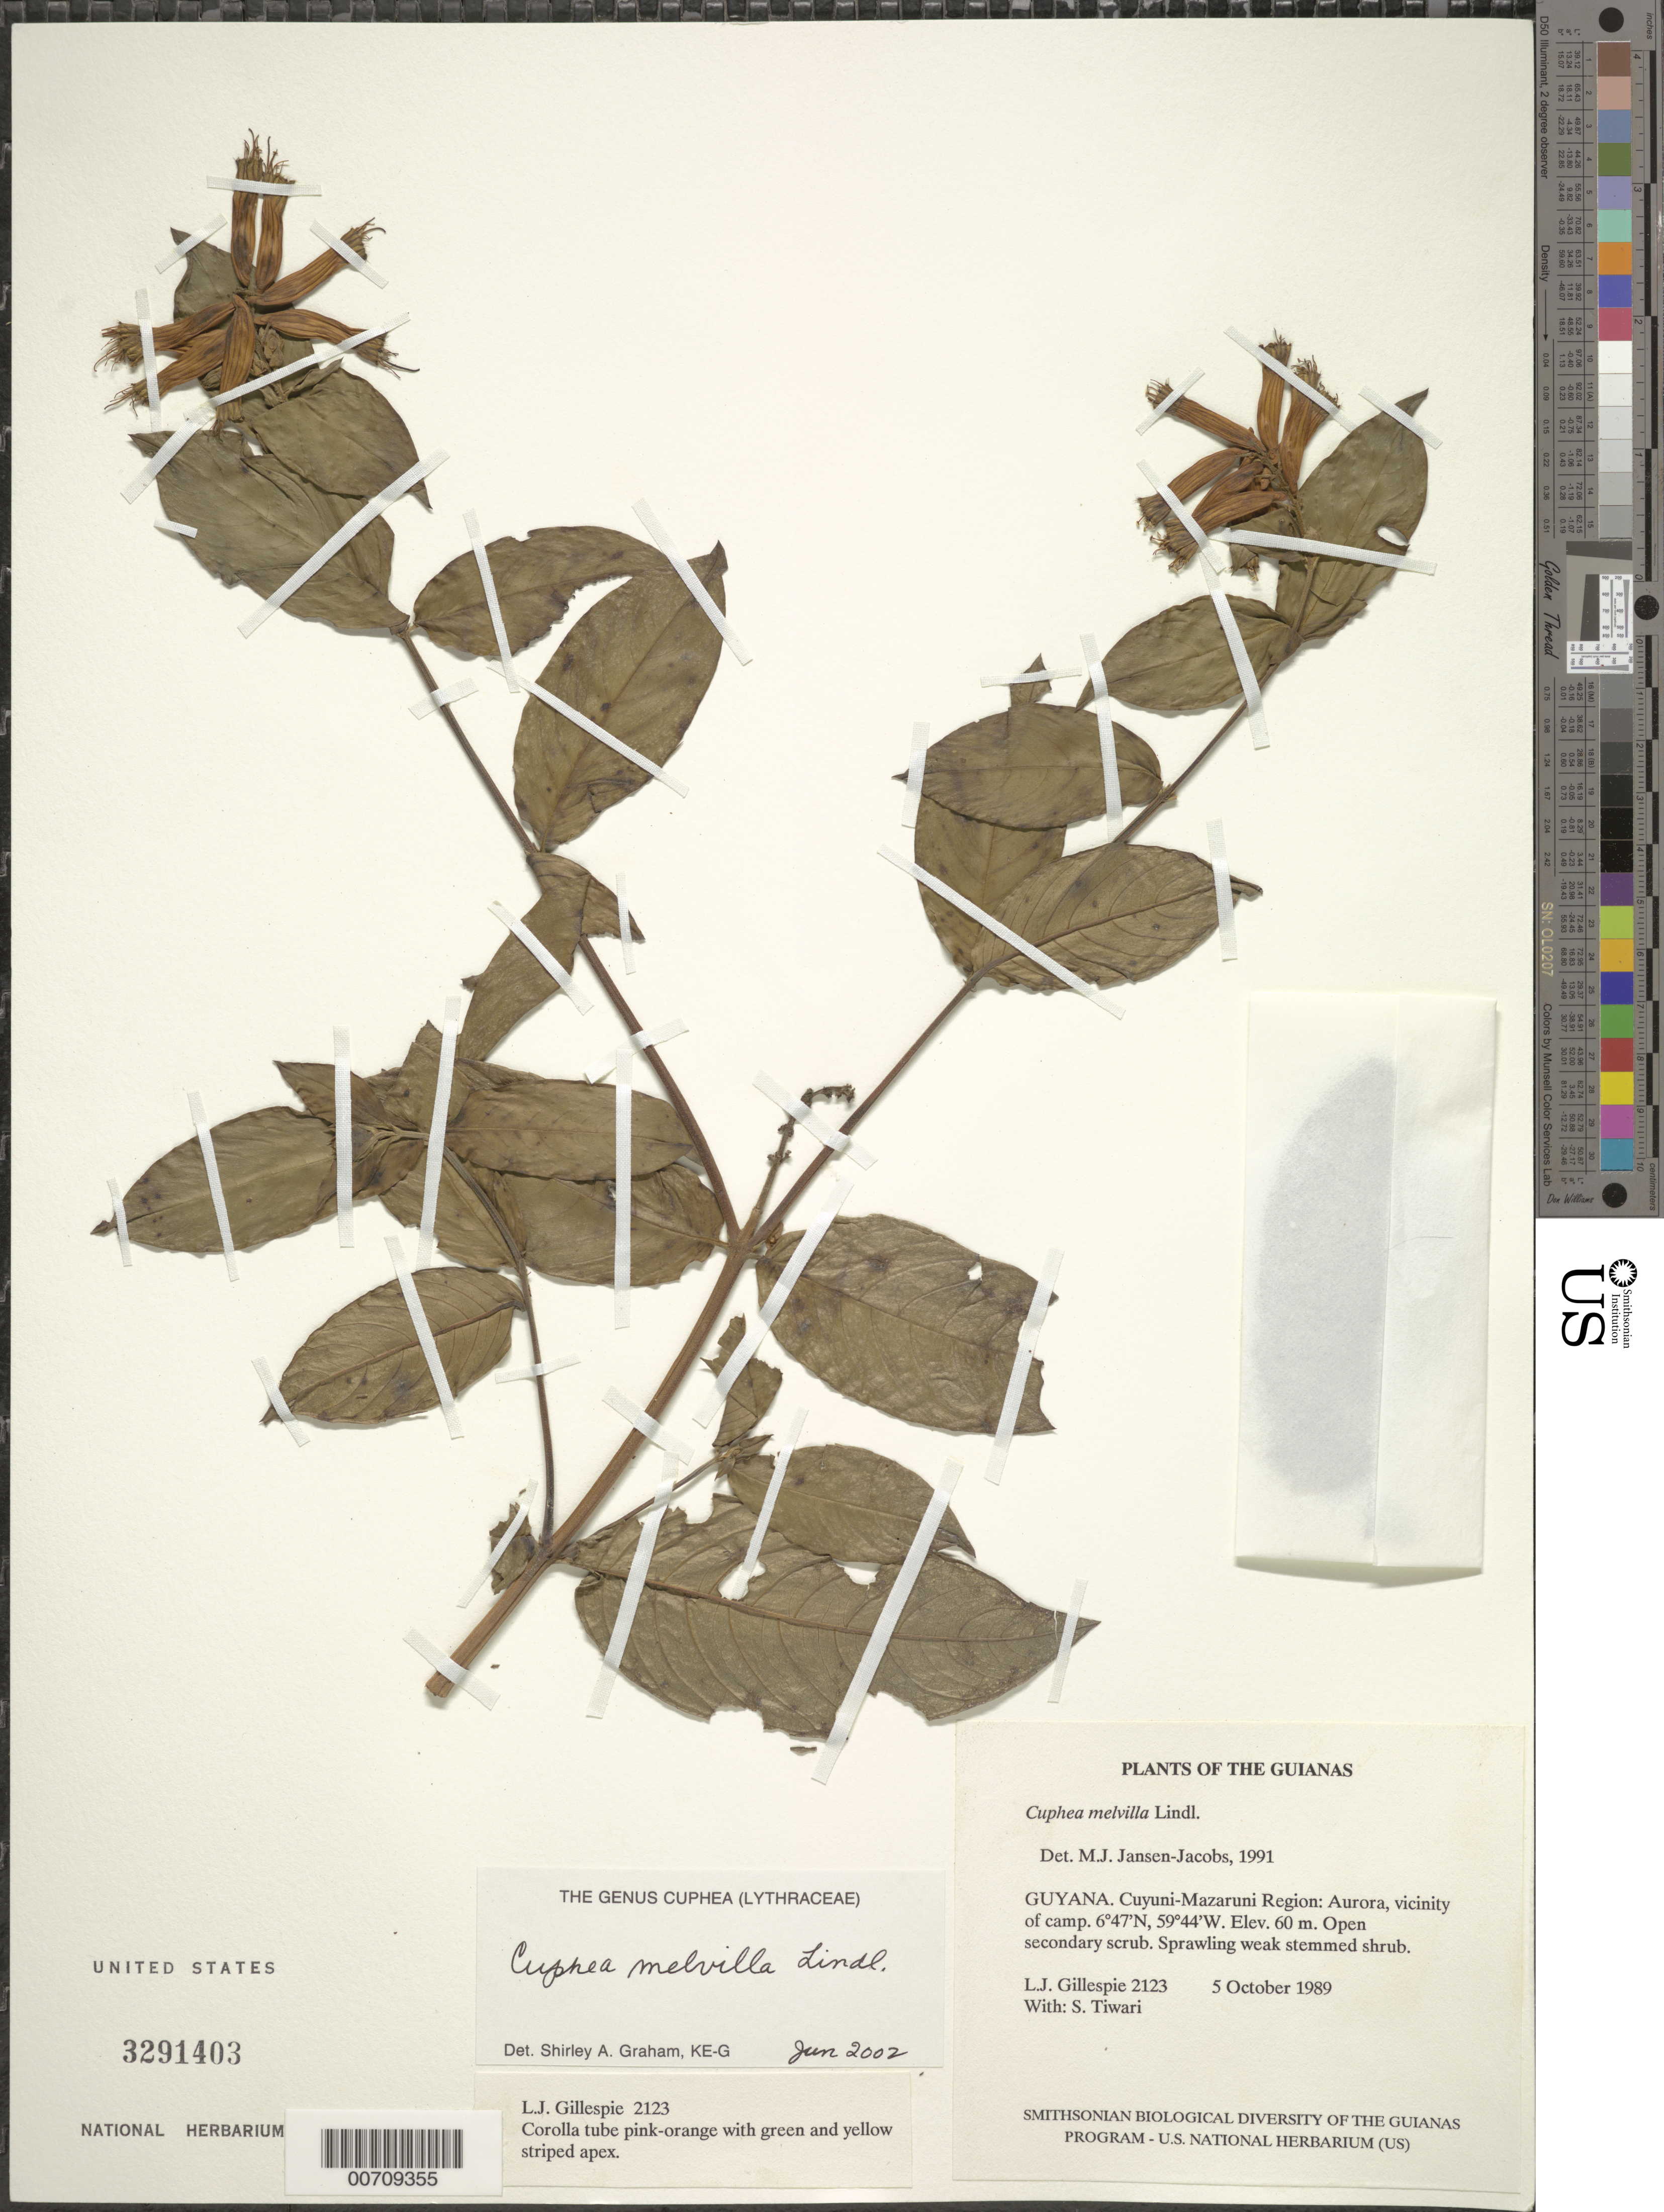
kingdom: Plantae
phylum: Tracheophyta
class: Magnoliopsida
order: Myrtales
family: Lythraceae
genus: Cuphea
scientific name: Cuphea melvilla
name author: Lindl.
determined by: Graham, Shirley Ann Tousch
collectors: L. J. Gillespie & S. Tiwari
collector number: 2123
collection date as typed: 5 October 1989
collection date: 1989-10-05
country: Guyana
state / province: Cuyuni-Mazaruni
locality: Aurora, vicinity of camp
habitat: Open secondary scrub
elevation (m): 60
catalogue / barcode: US 3291403